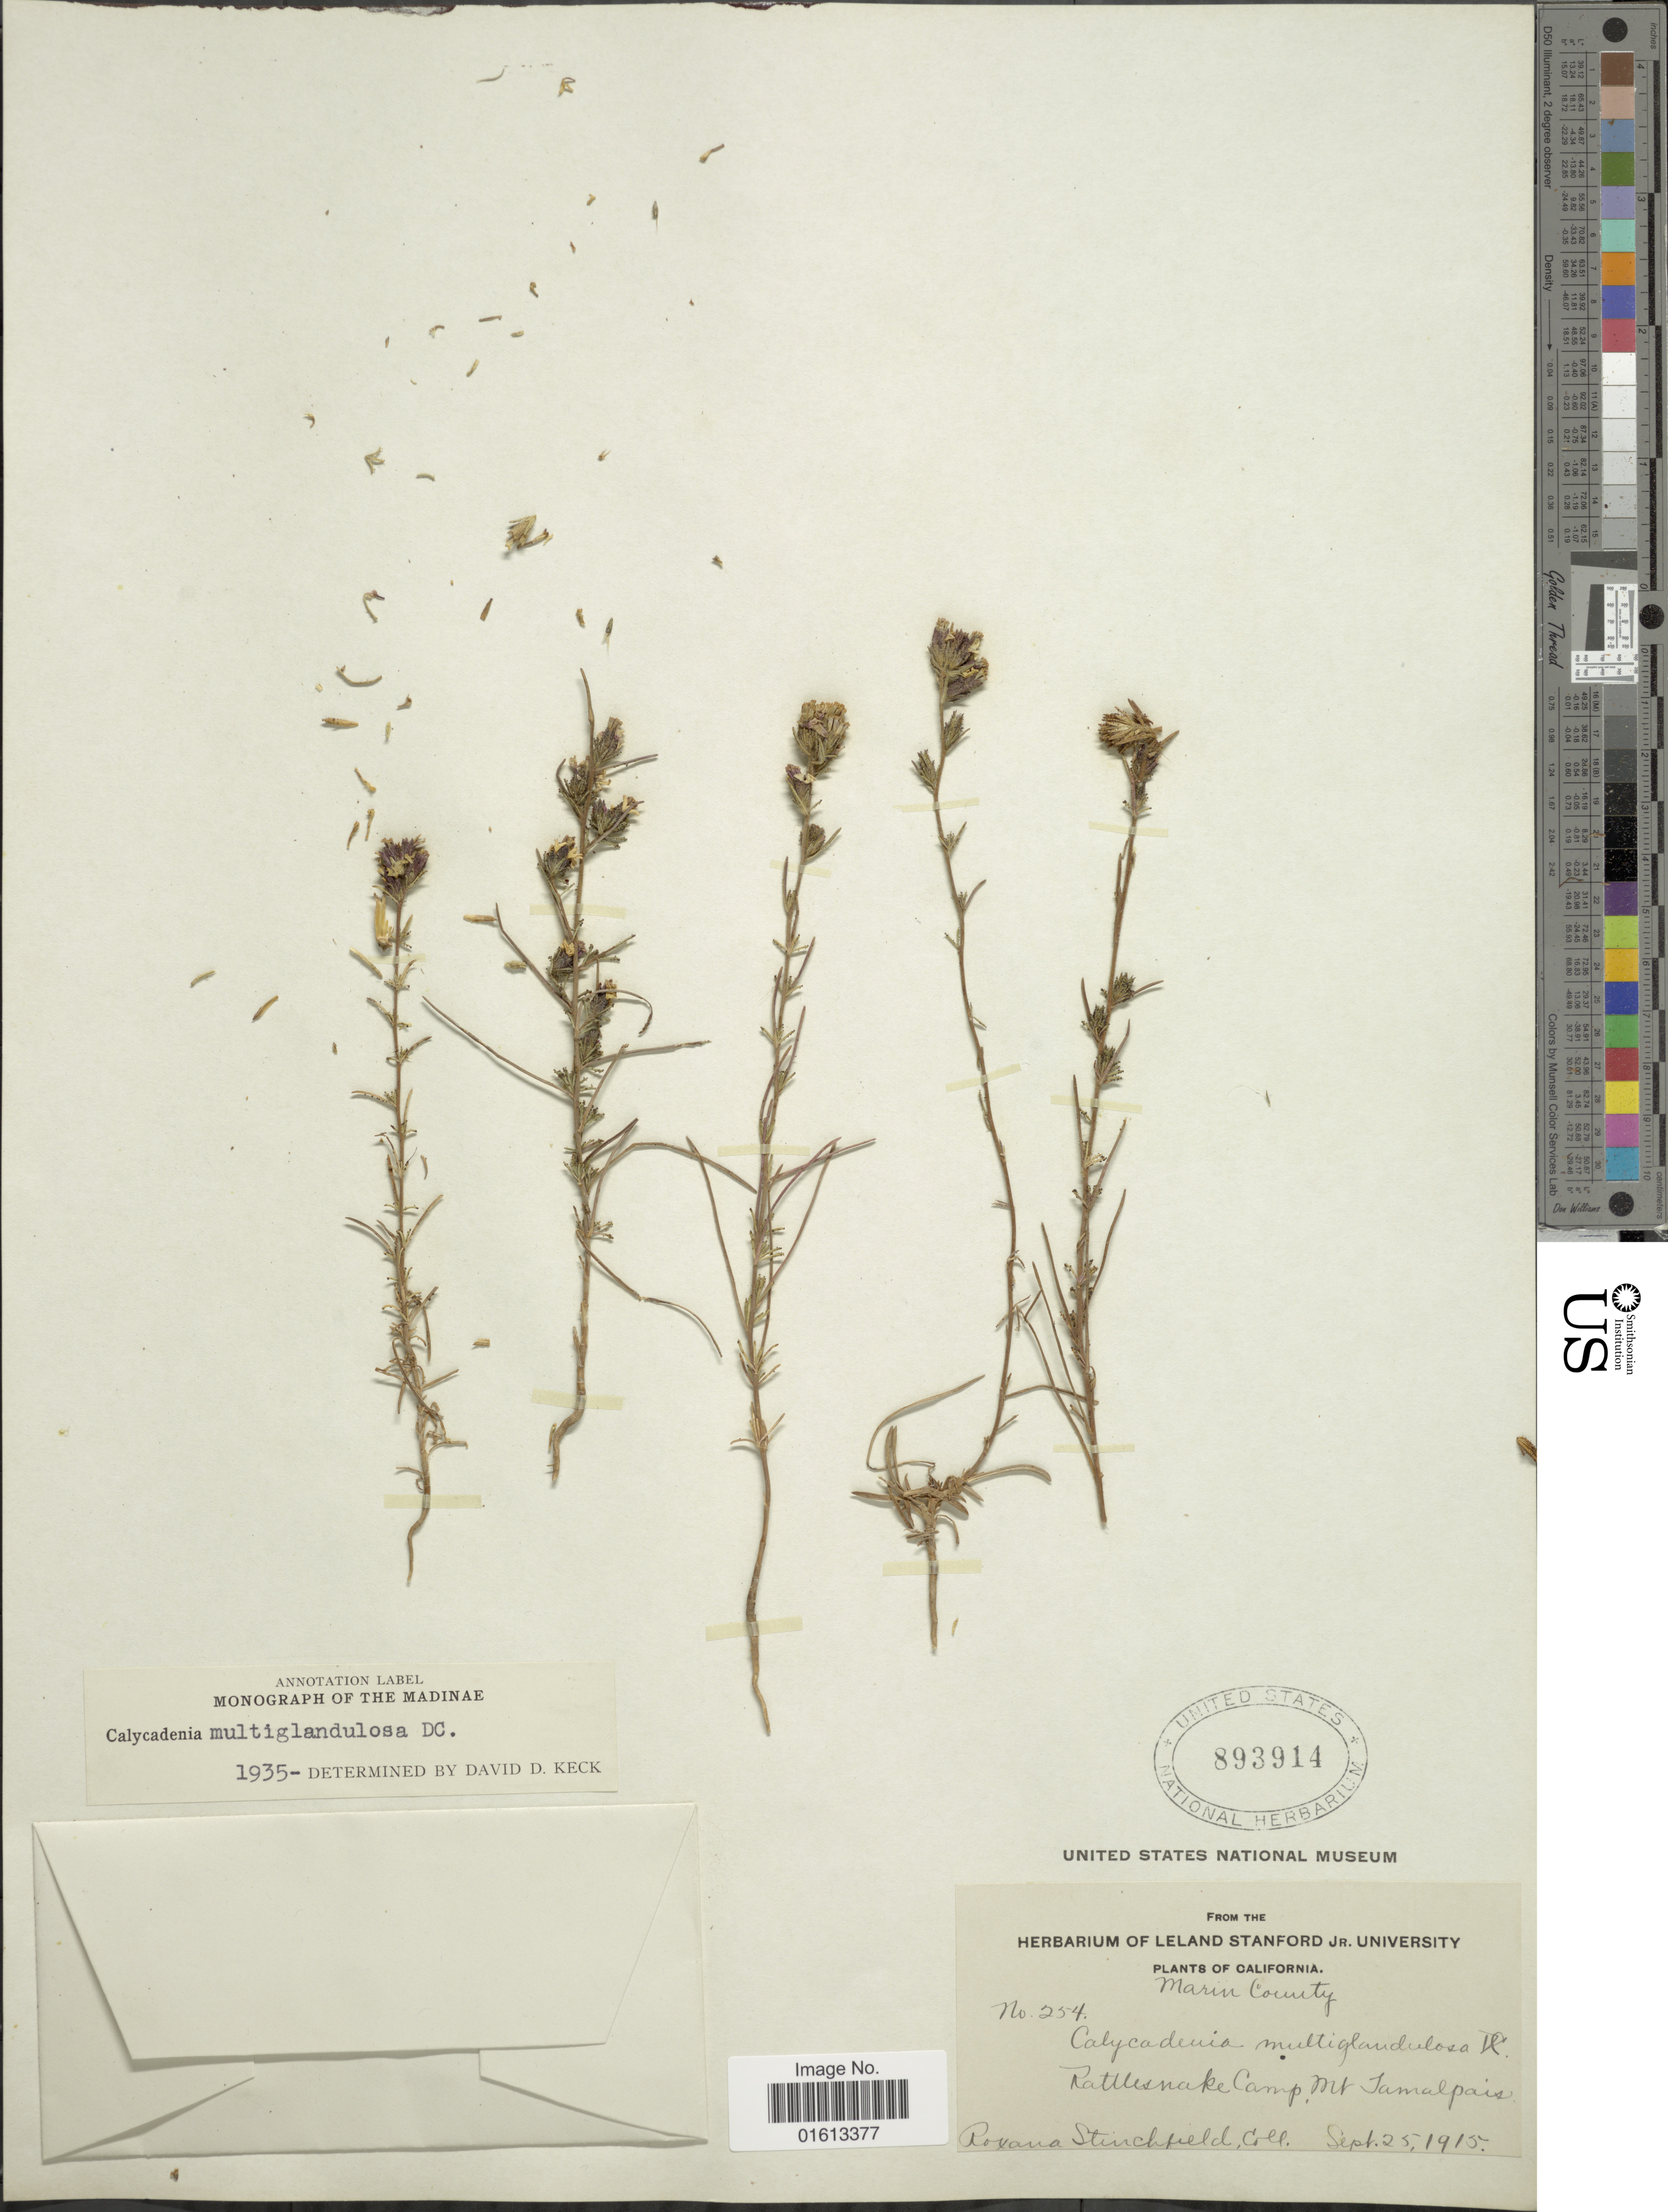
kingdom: Plantae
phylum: Tracheophyta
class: Magnoliopsida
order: Asterales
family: Asteraceae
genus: Calycadenia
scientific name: Calycadenia multiglandulosa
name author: DC.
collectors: R. S. Ferris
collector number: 254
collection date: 1915-09-25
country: United States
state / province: California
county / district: Marin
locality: Marin County, Rattlesnake Camp, Mt. Tamalpais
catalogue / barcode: US 893914